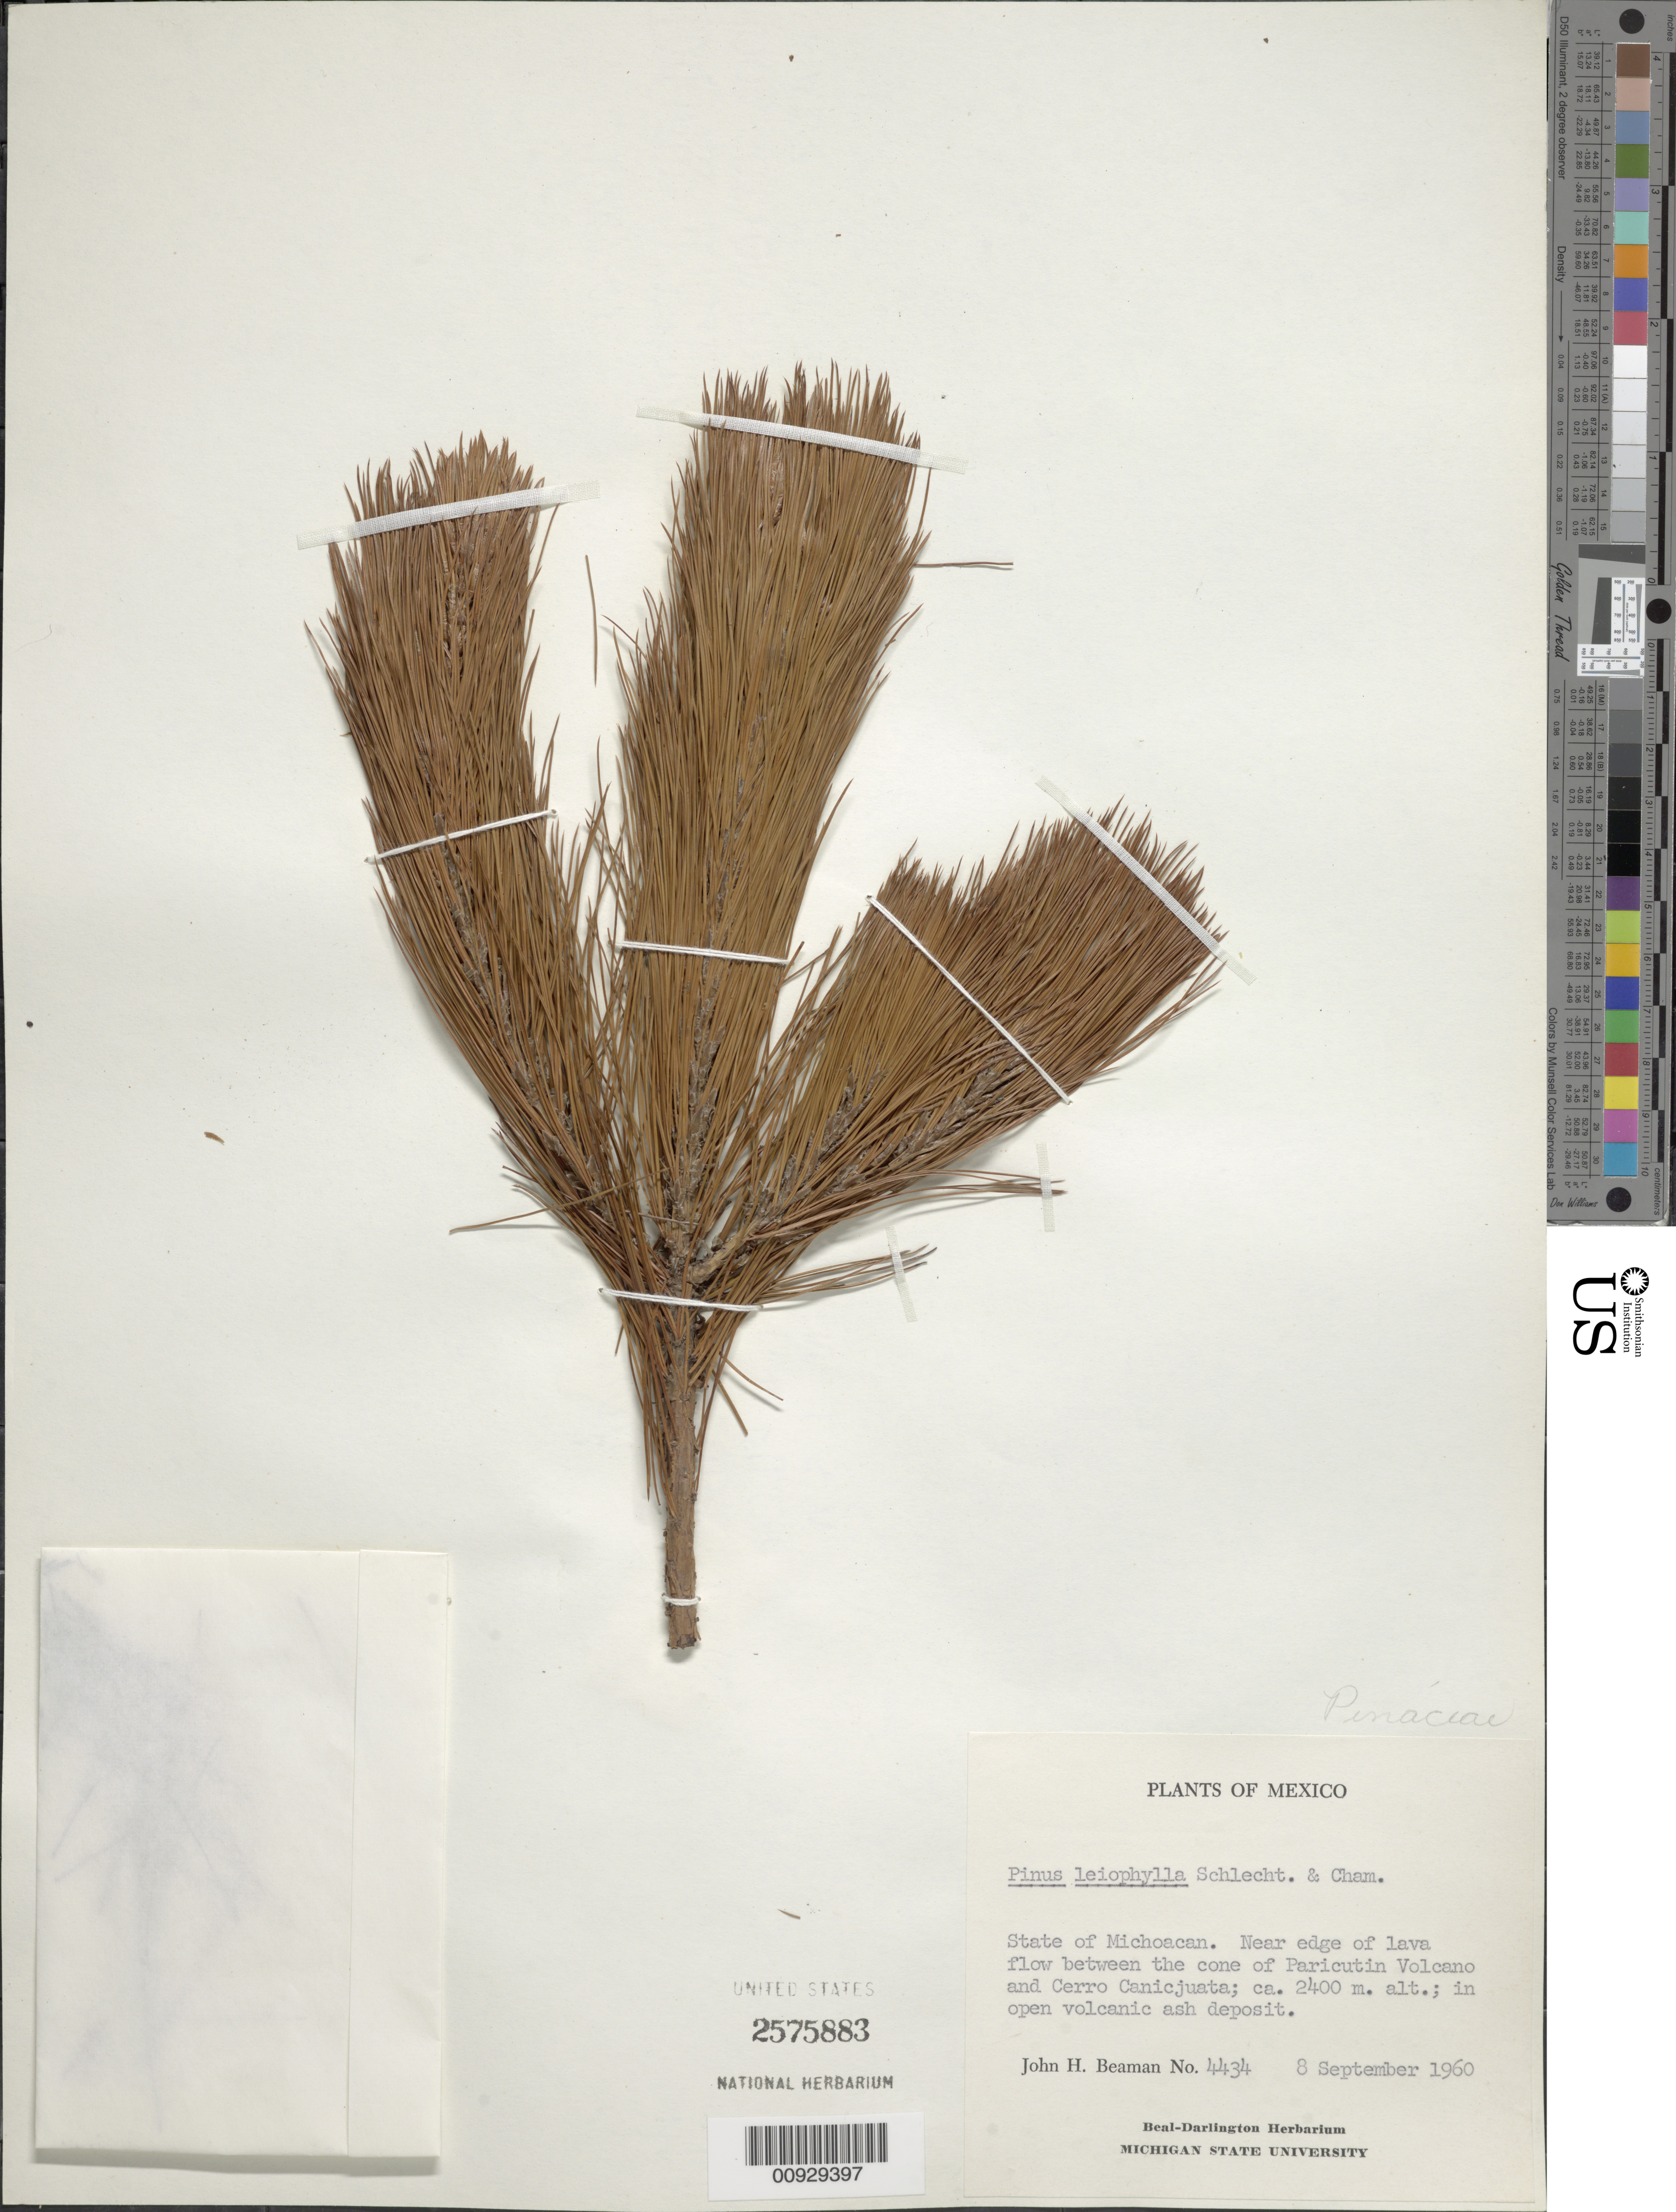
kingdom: Plantae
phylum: Tracheophyta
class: Pinopsida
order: Pinales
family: Pinaceae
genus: Pinus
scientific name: Pinus leiophylla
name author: Schiede ex Schltdl. & Cham.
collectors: J. H. Beaman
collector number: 4434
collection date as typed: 08 Sep 1960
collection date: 1960-09-08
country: Mexico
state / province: Michoacán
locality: Near edge of lava flow between the cone of Paricutin Volcano and Cerro Canicjuata.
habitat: In open volcanic ash deposit.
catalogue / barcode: US 2575883